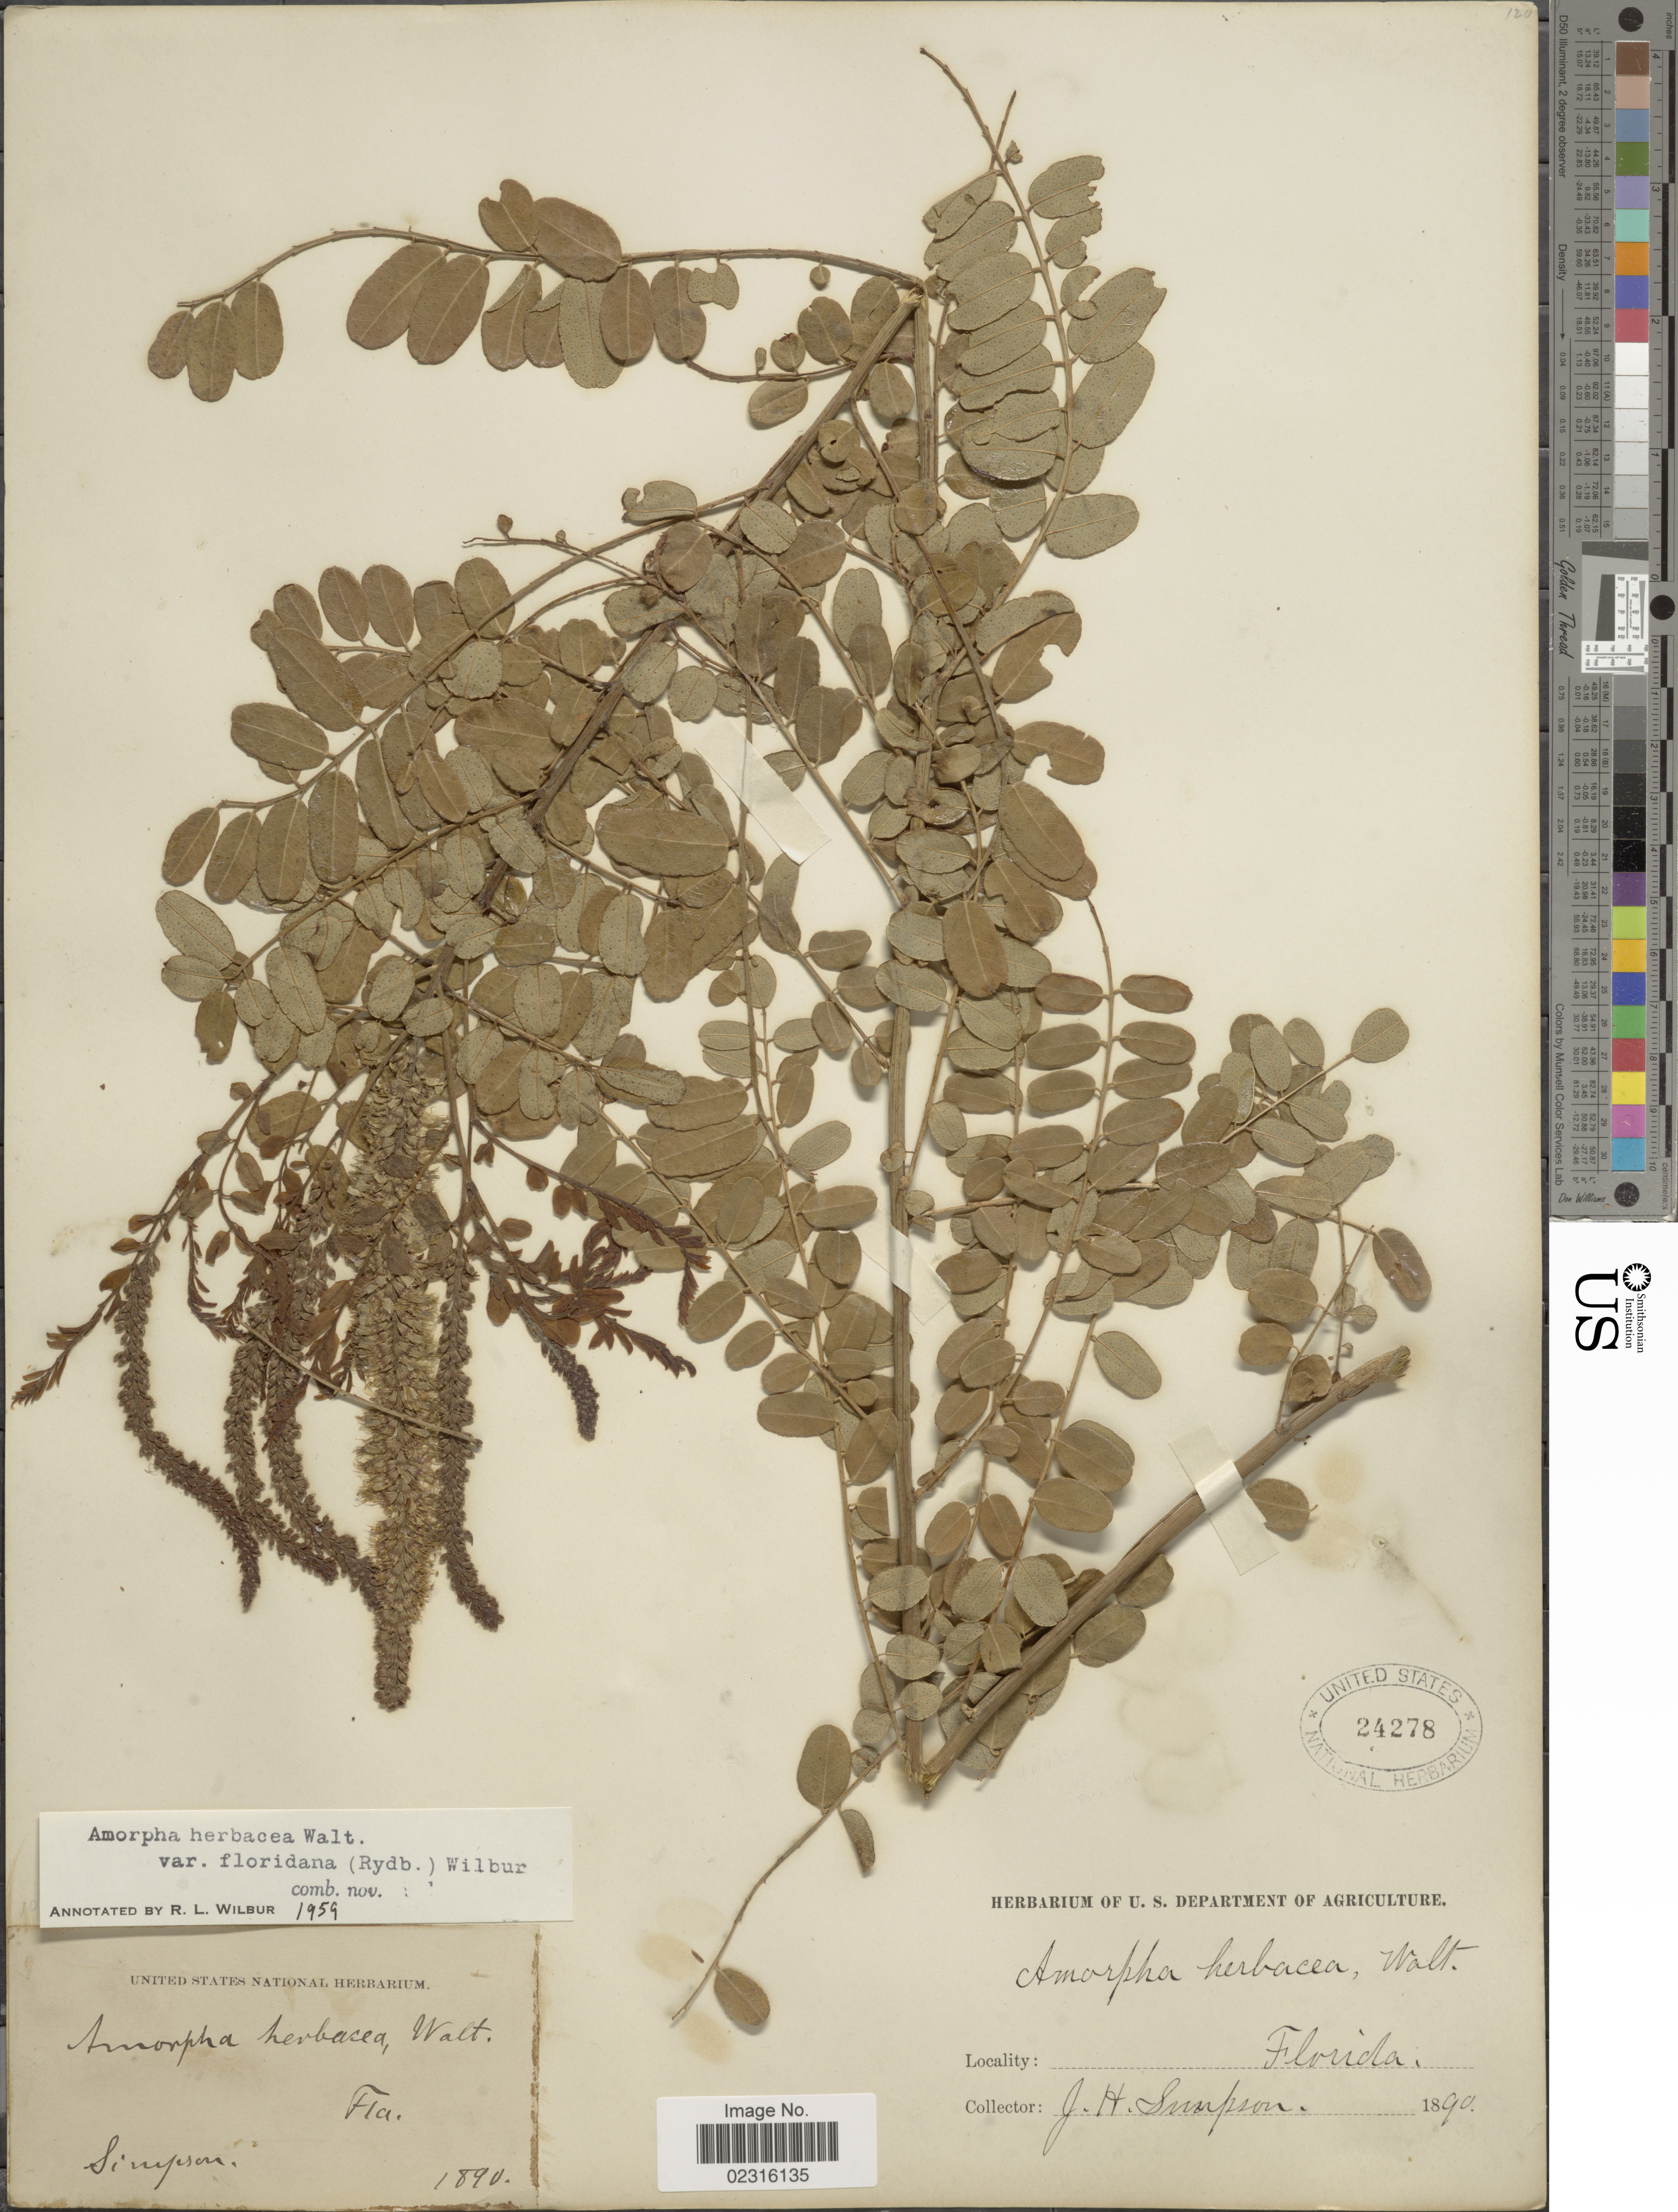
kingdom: Plantae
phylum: Tracheophyta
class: Magnoliopsida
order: Fabales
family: Fabaceae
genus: Amorpha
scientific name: Amorpha herbacea var. floridana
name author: (Rydb.) Wilbur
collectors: J. H. Simpson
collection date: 1890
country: United States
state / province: Florida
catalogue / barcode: US 24278